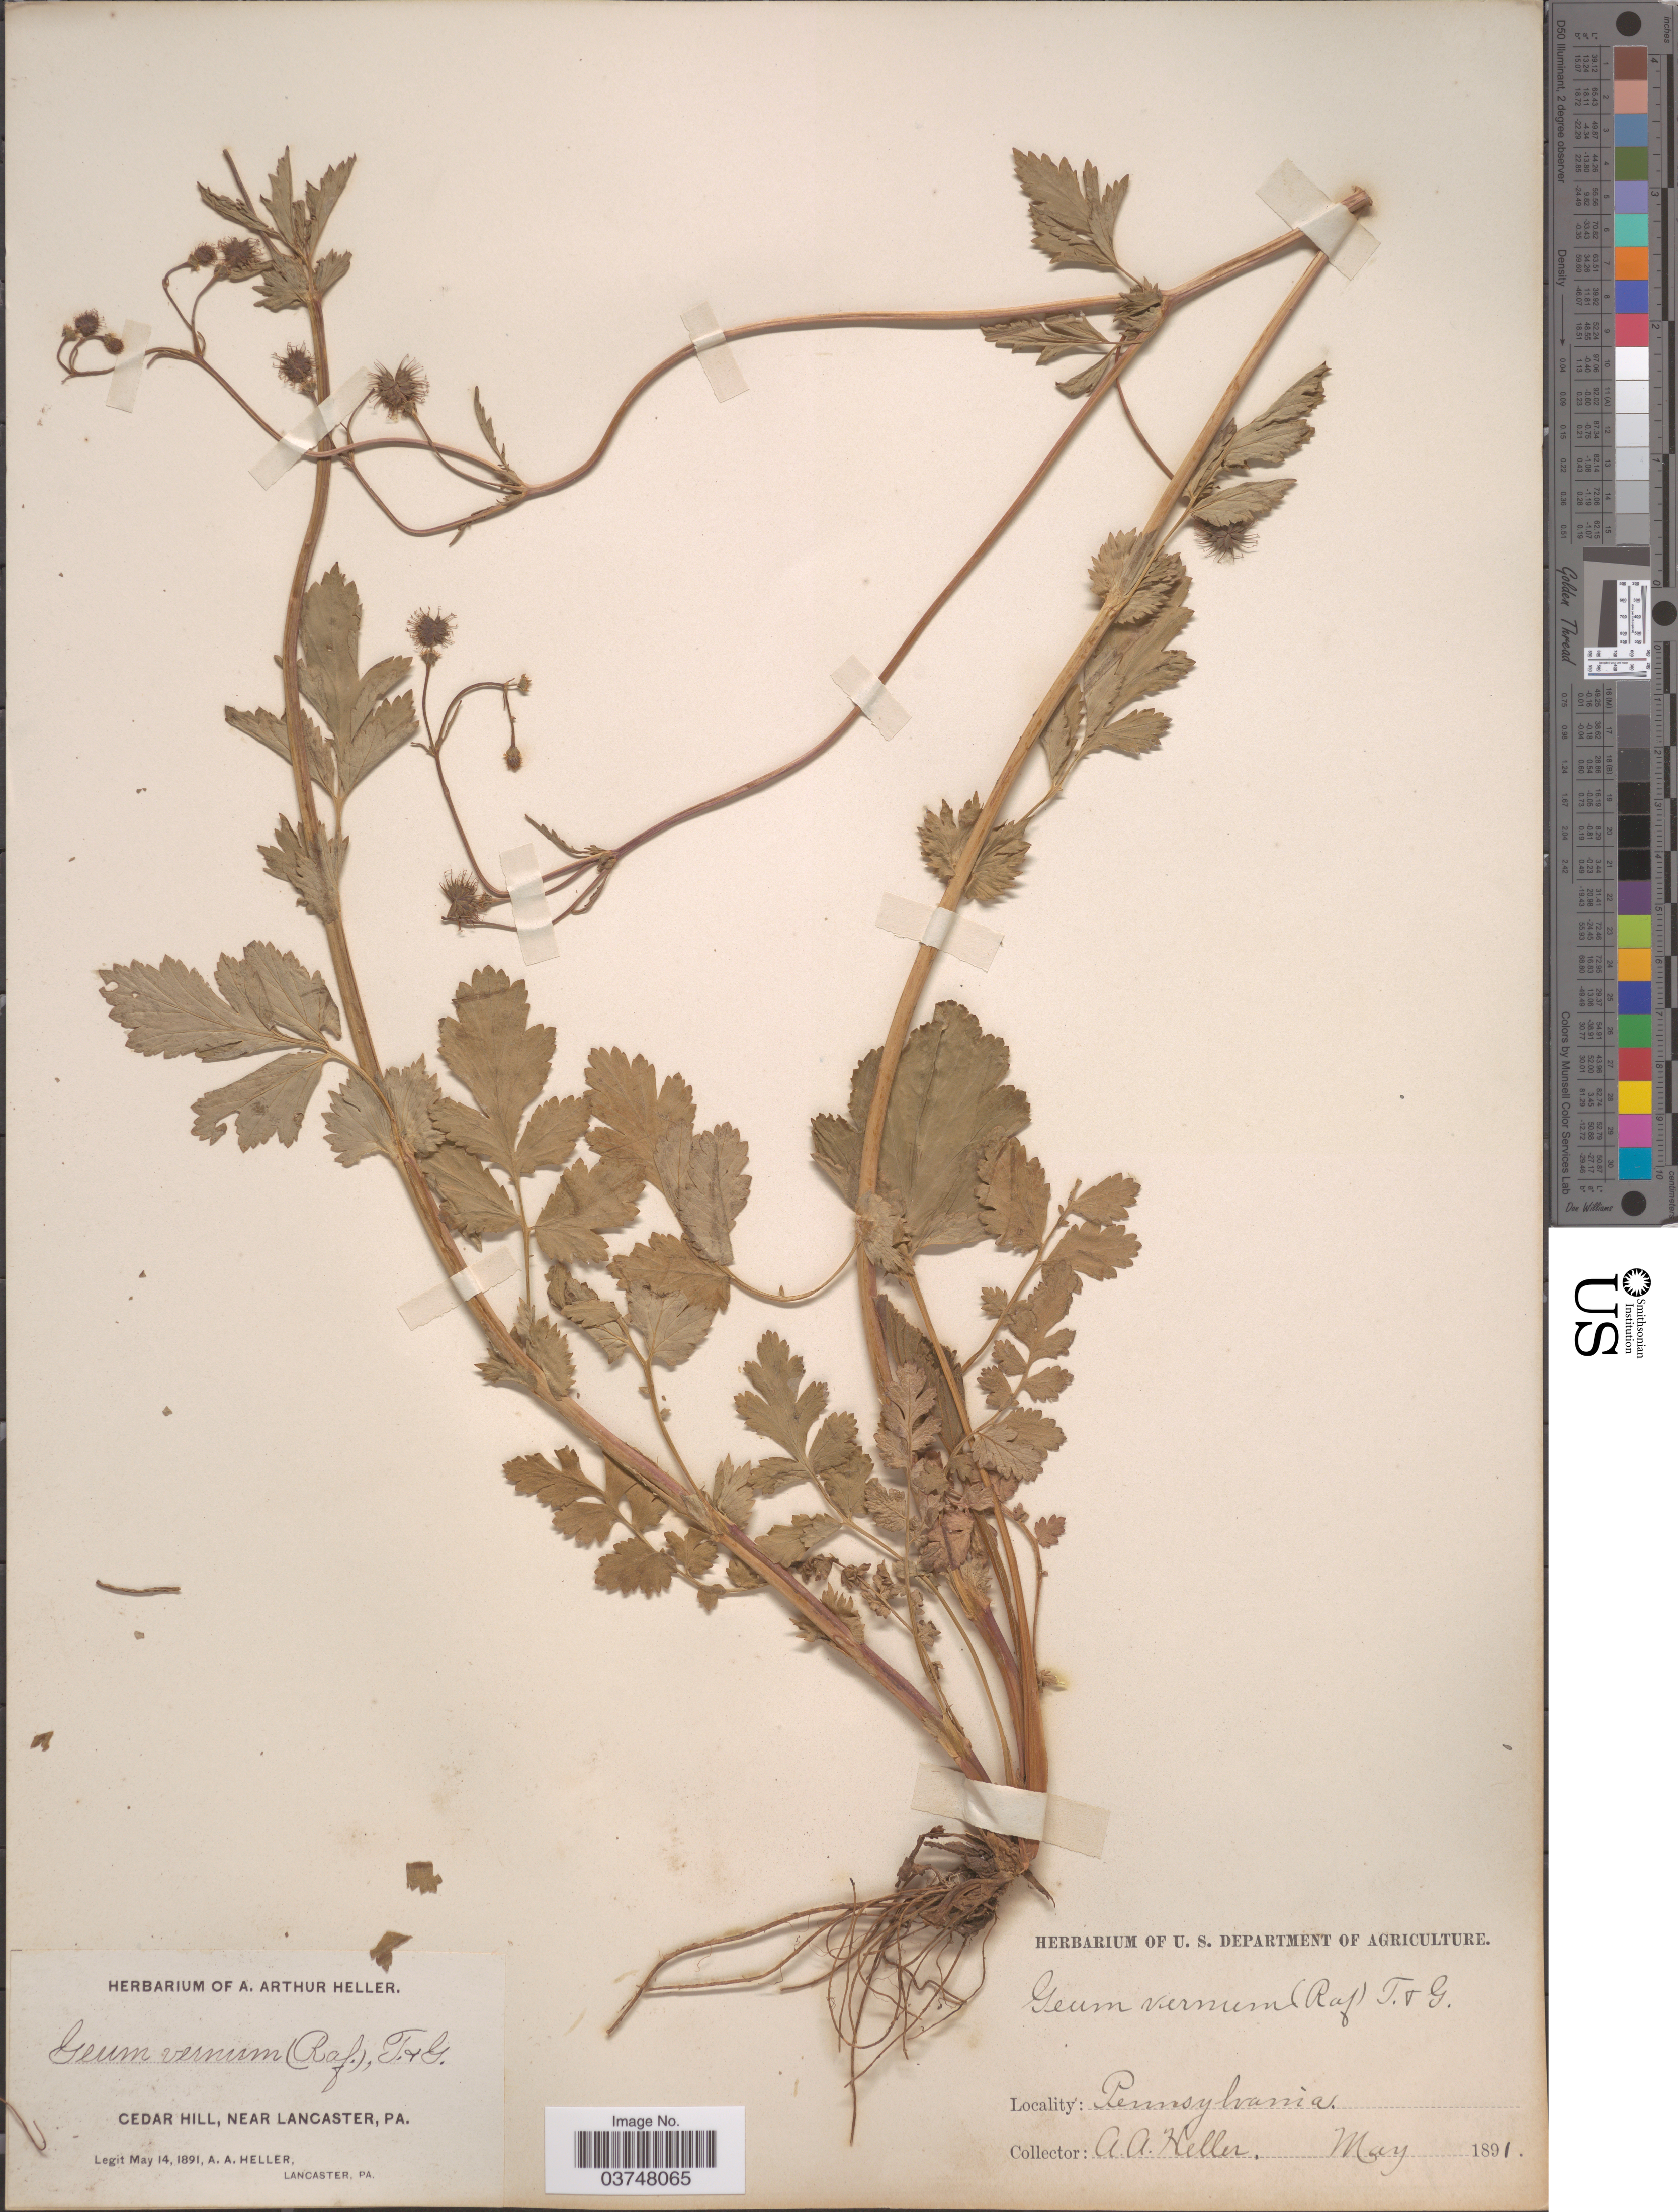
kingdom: Plantae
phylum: Tracheophyta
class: Magnoliopsida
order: Rosales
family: Rosaceae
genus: Geum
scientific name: Geum vernum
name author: (Raf.) Torr. & A. Gray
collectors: A. A. Heller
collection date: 1891-05-14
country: United States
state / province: Pennsylvania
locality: Cedar Hill, near Lancaster.